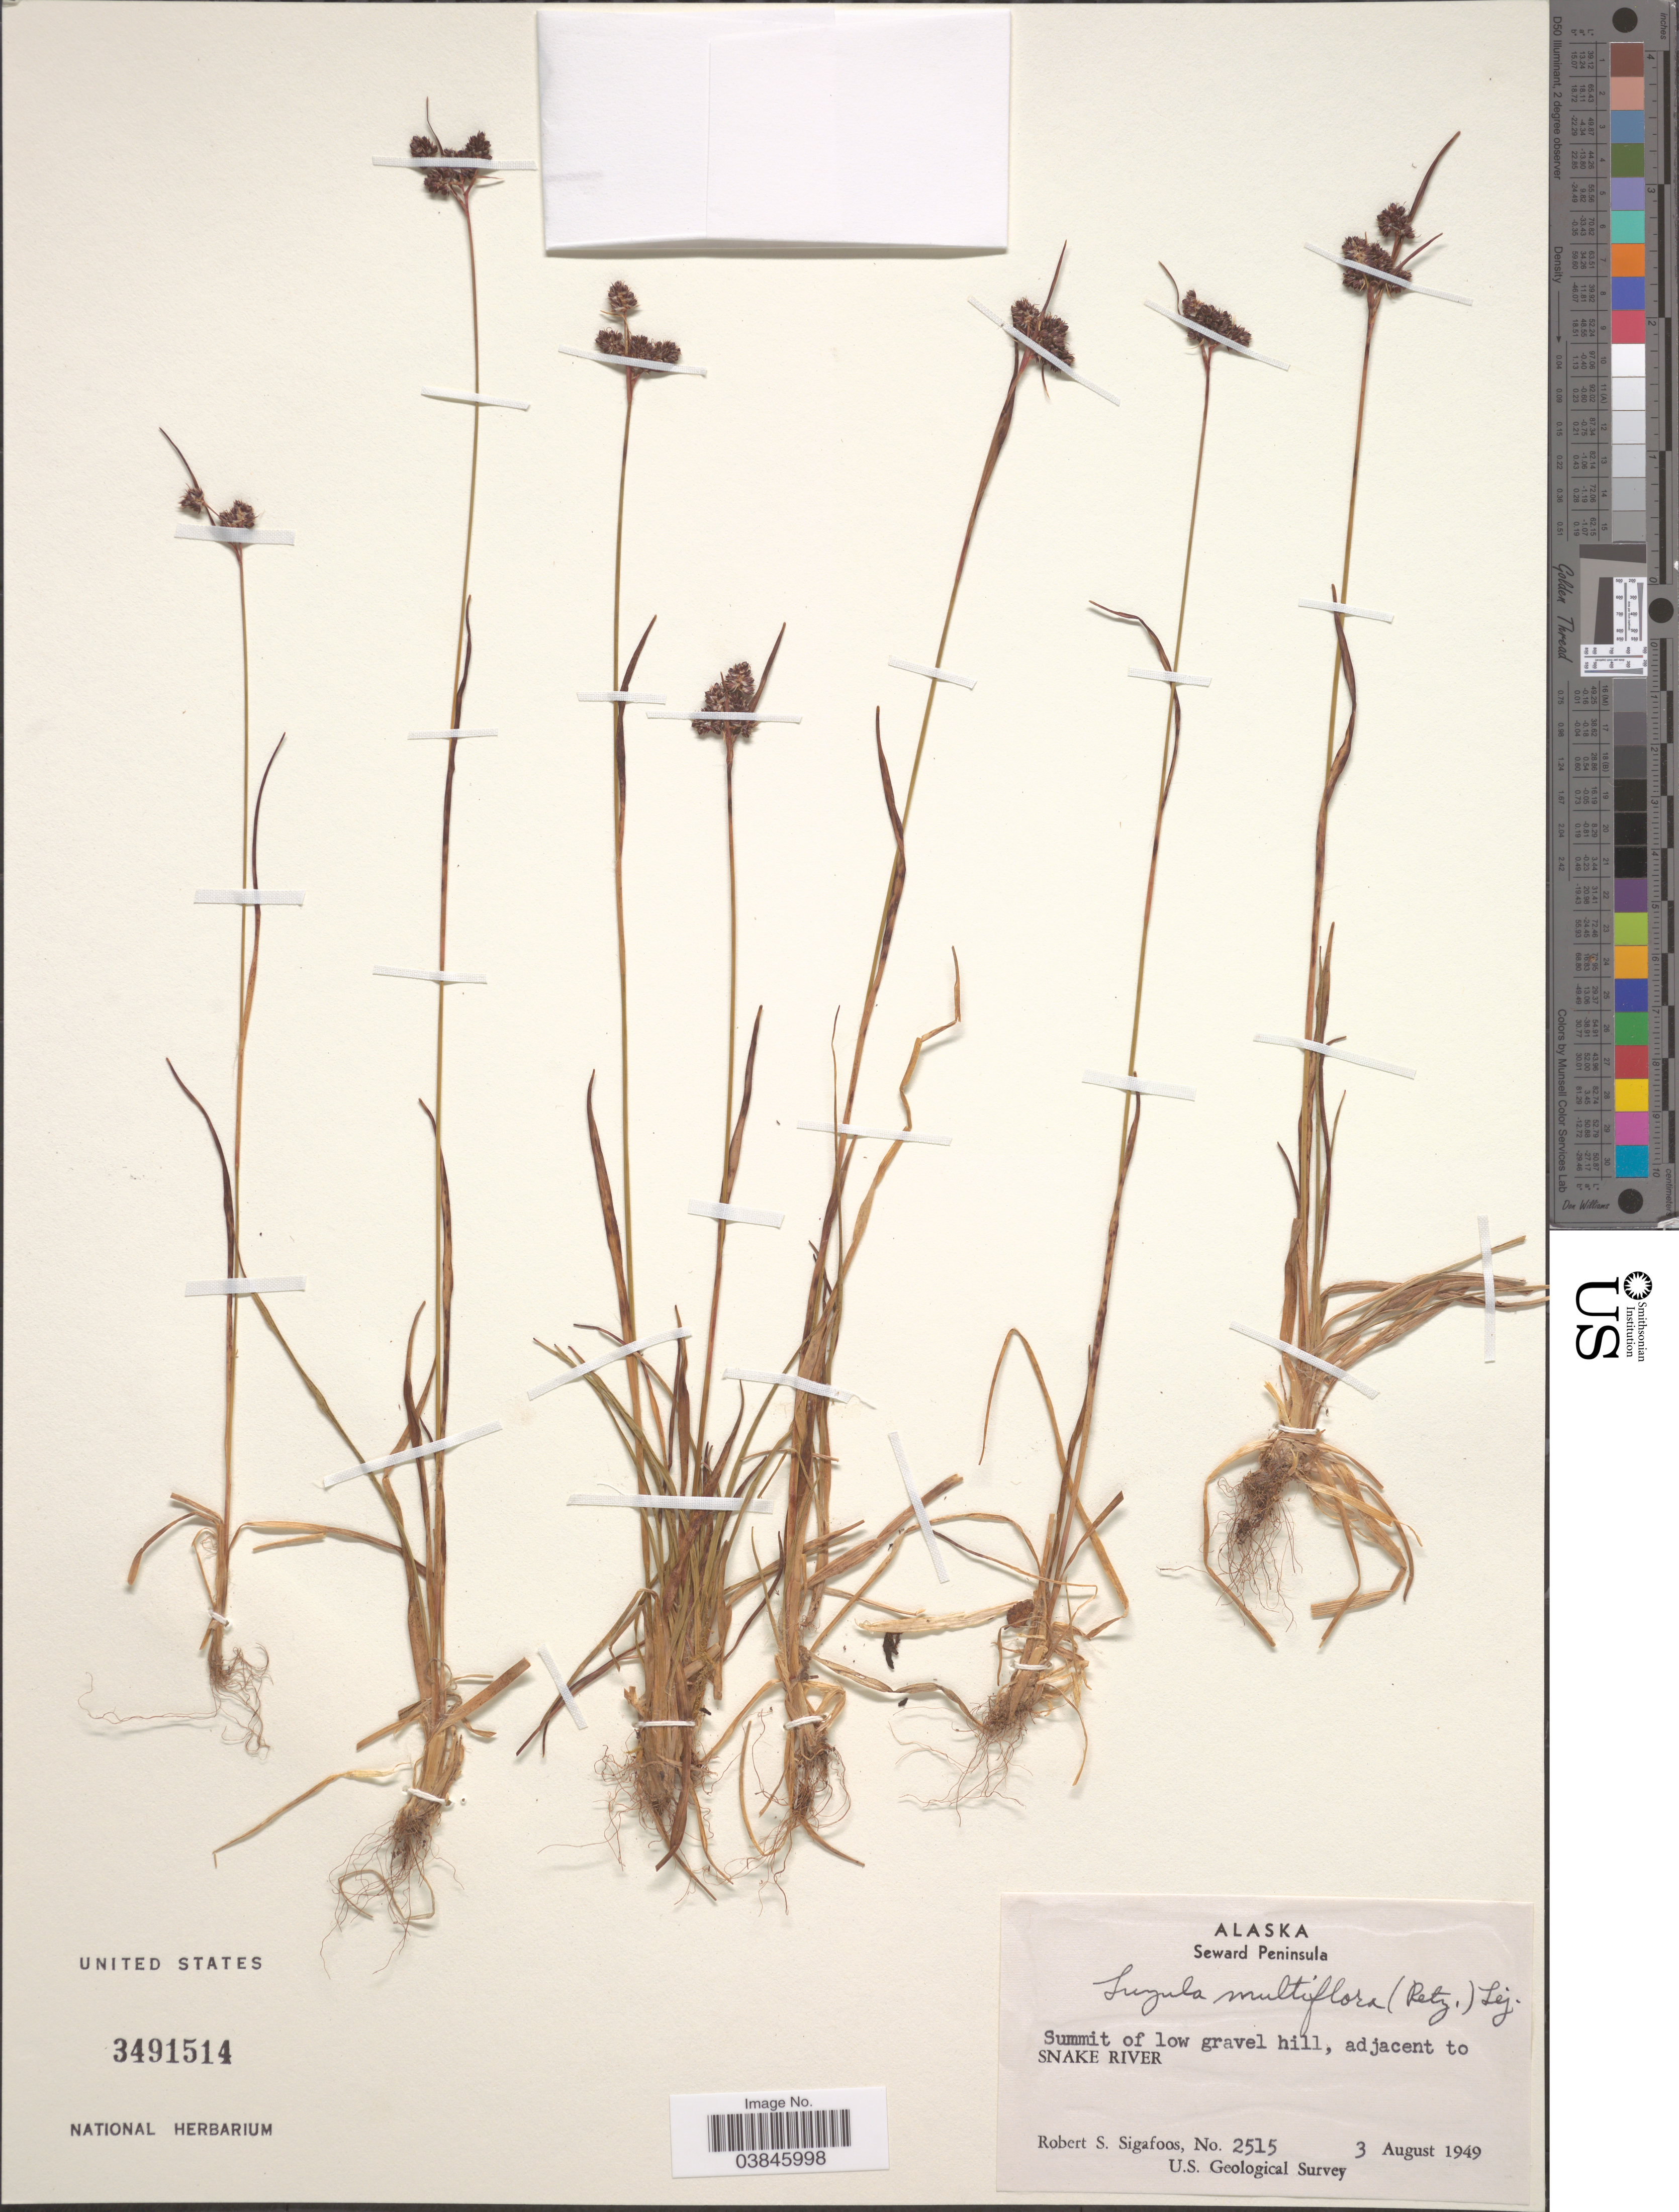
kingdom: Plantae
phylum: Tracheophyta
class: Liliopsida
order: Poales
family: Juncaceae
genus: Luzula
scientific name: Luzula multiflora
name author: (Ehrh.) Lej.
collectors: R. Sigafoos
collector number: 2515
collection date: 1949-08-03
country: United States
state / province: Alaska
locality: Seward Peninsula. Summit of low gravel hill, adjacent to Snake River.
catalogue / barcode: US 3491514